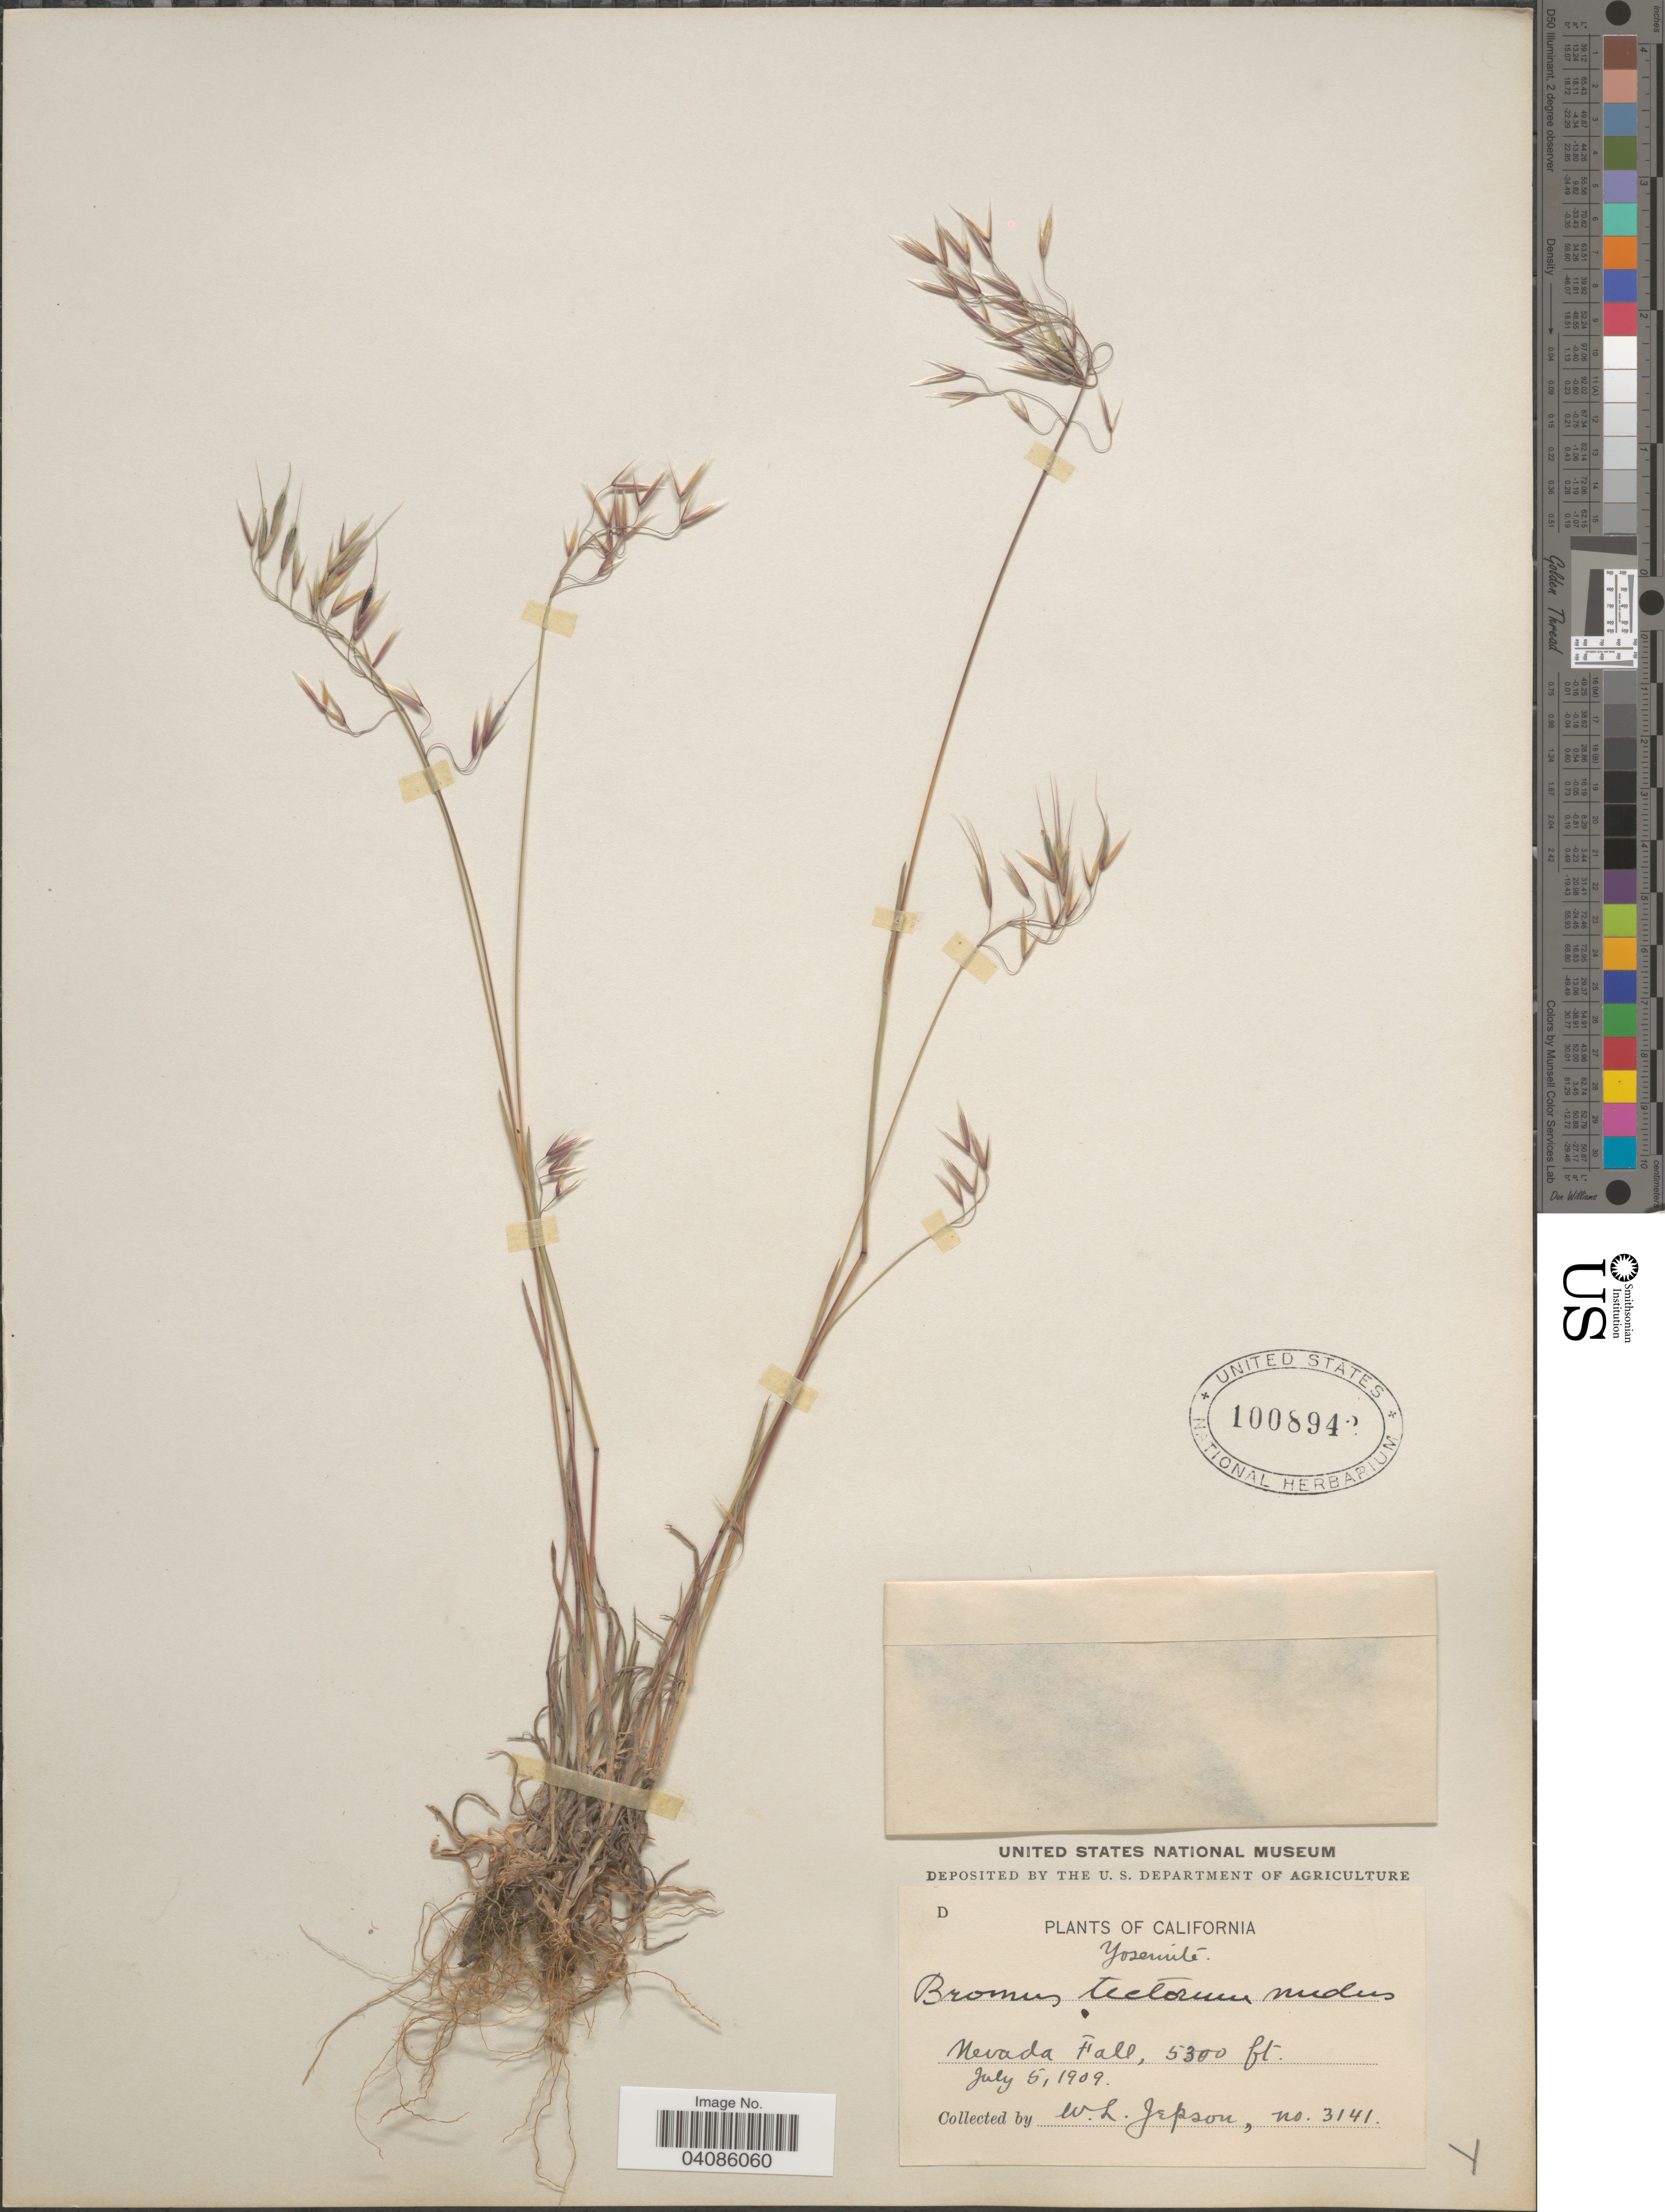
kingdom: Plantae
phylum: Tracheophyta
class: Liliopsida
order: Poales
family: Poaceae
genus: Bromus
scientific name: Bromus tectorum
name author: L.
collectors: W. L. Jepson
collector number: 3141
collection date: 1909-07-05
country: United States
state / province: California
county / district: Mariposa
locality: Yosemite. Nevada Fall.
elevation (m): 1615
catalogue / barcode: US 1008942